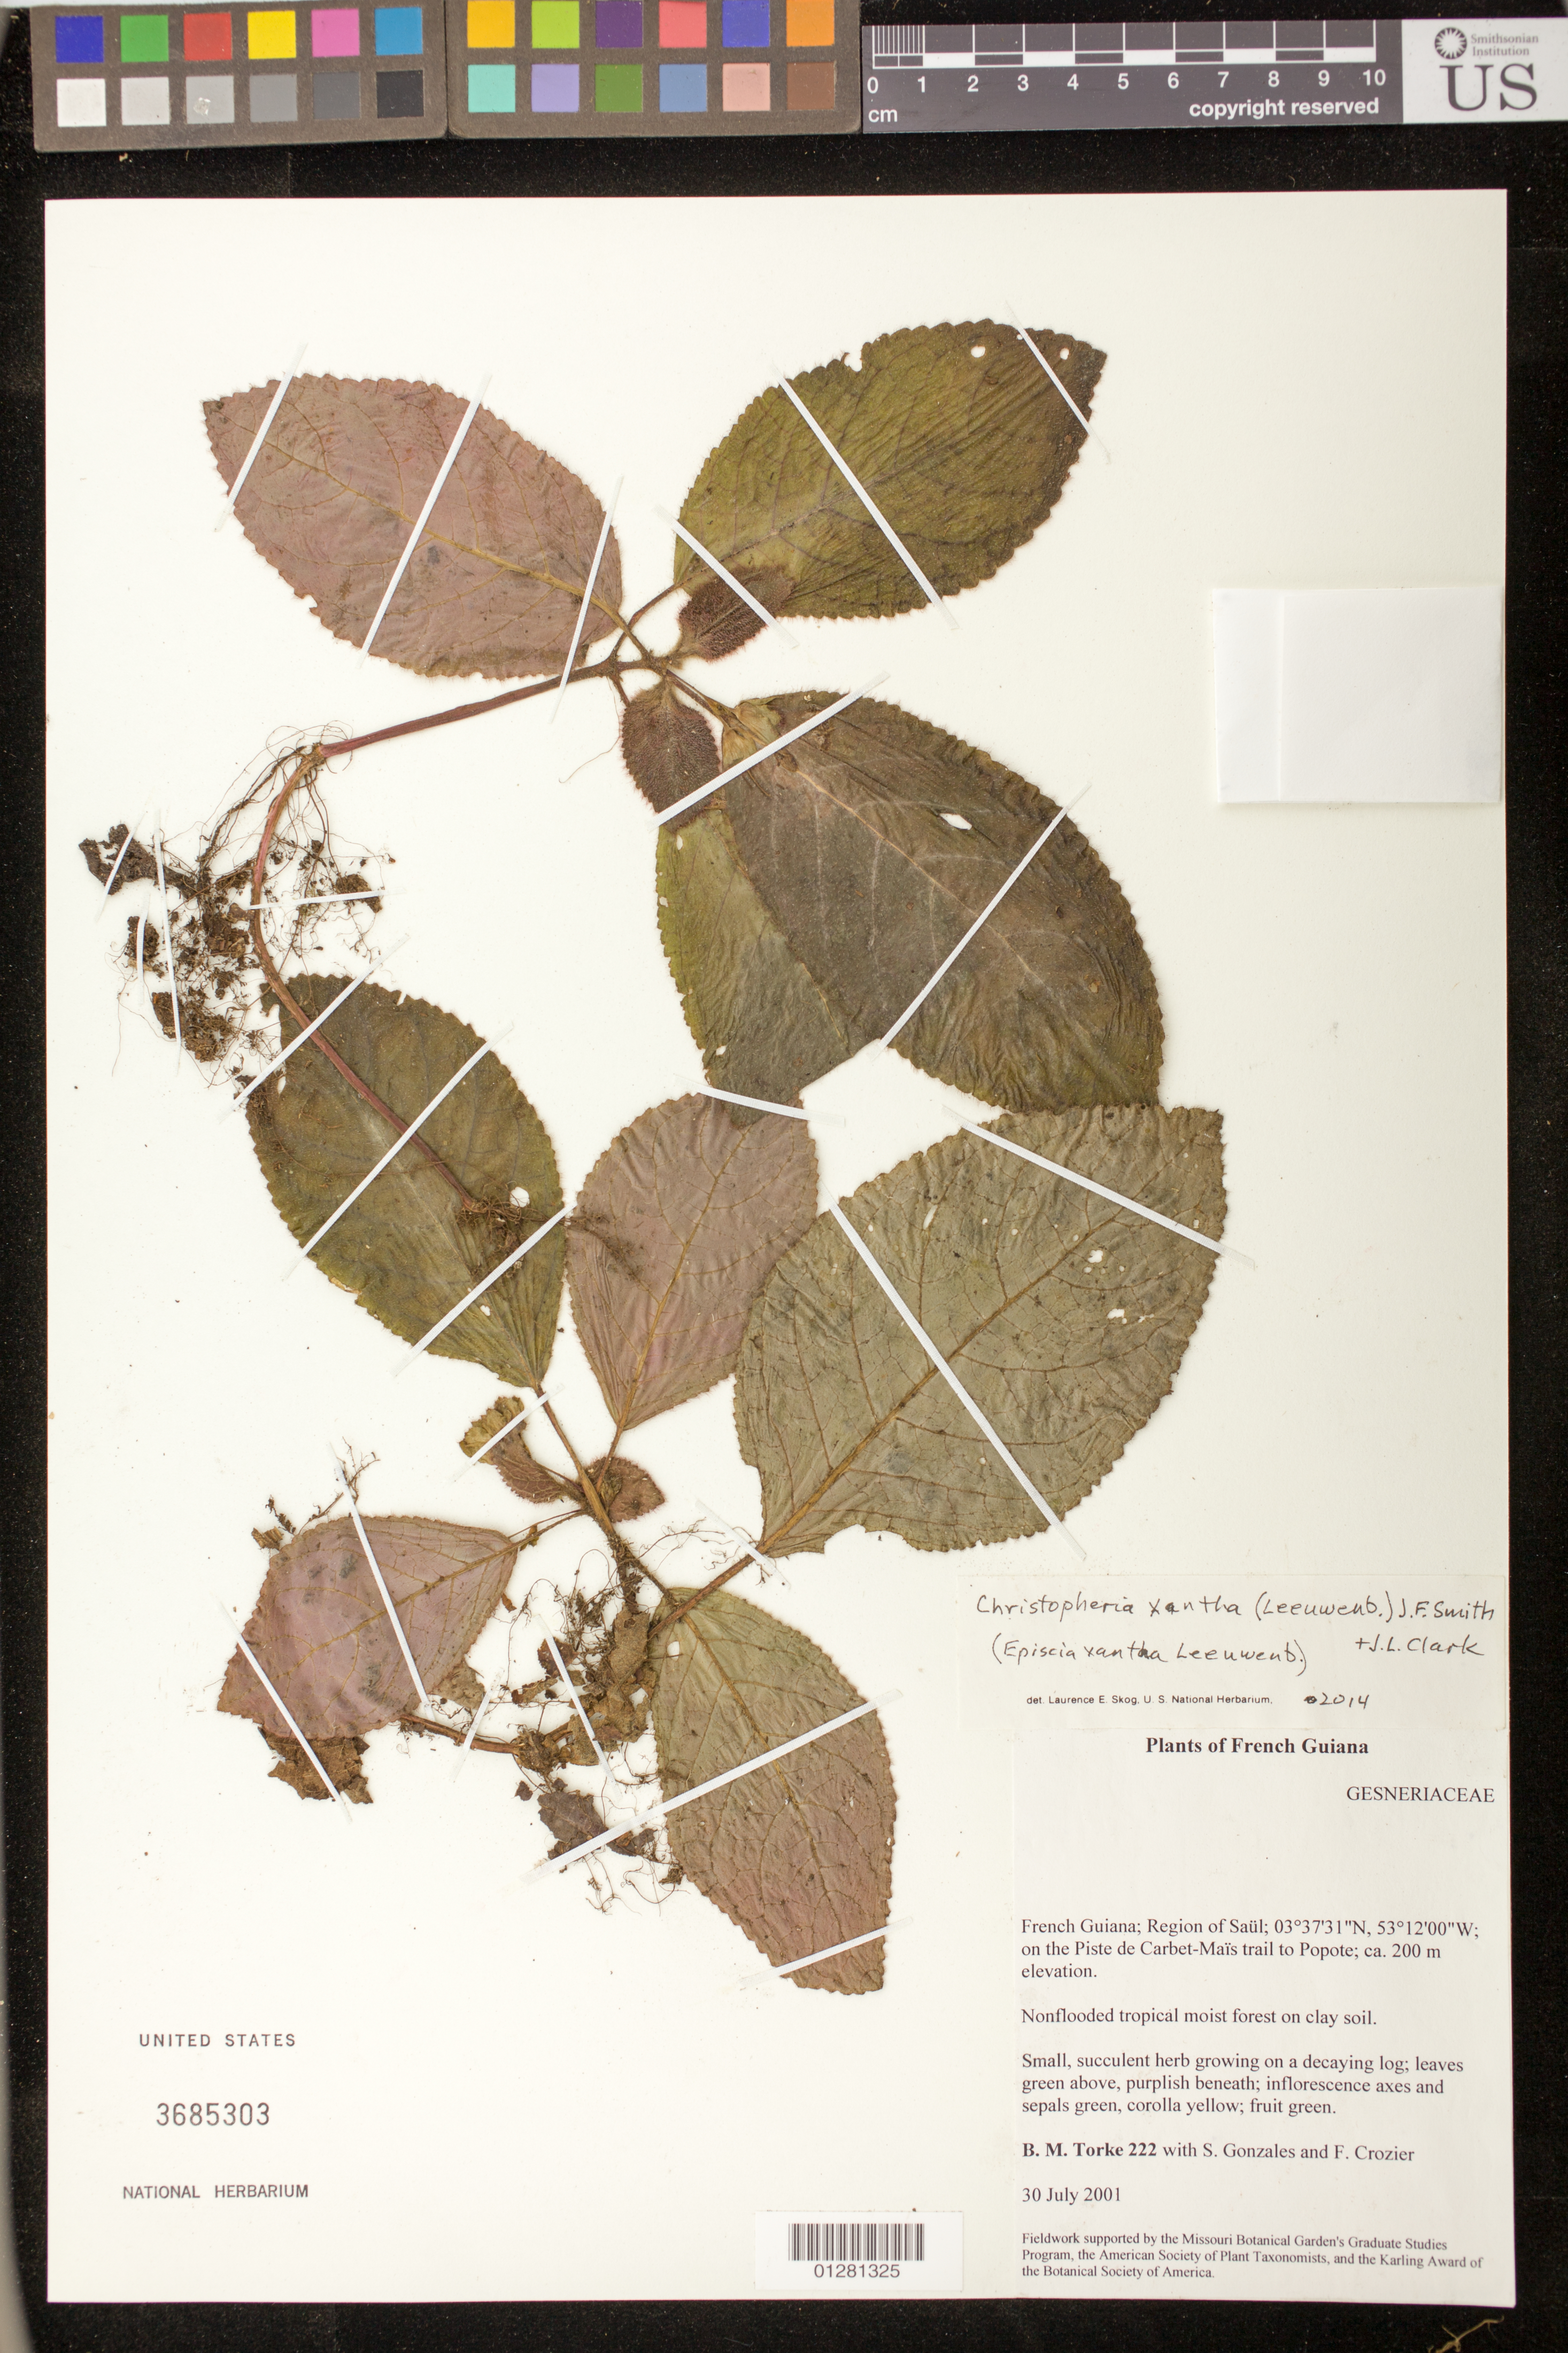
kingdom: Plantae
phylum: Tracheophyta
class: Magnoliopsida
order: Lamiales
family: Gesneriaceae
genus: Christopheria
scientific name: Christopheria xantha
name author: (Leeuwenb.) J.F. Sm. & J.L. Clark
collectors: B. M. Torke, S. Gonzáles & F. Crozier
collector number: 222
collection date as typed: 30 Jul 2001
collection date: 2001-07-30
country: French Guiana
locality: Region of Saul, on the Piste de Carbet-Mais trail to Popote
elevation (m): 200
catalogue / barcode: US 3685303